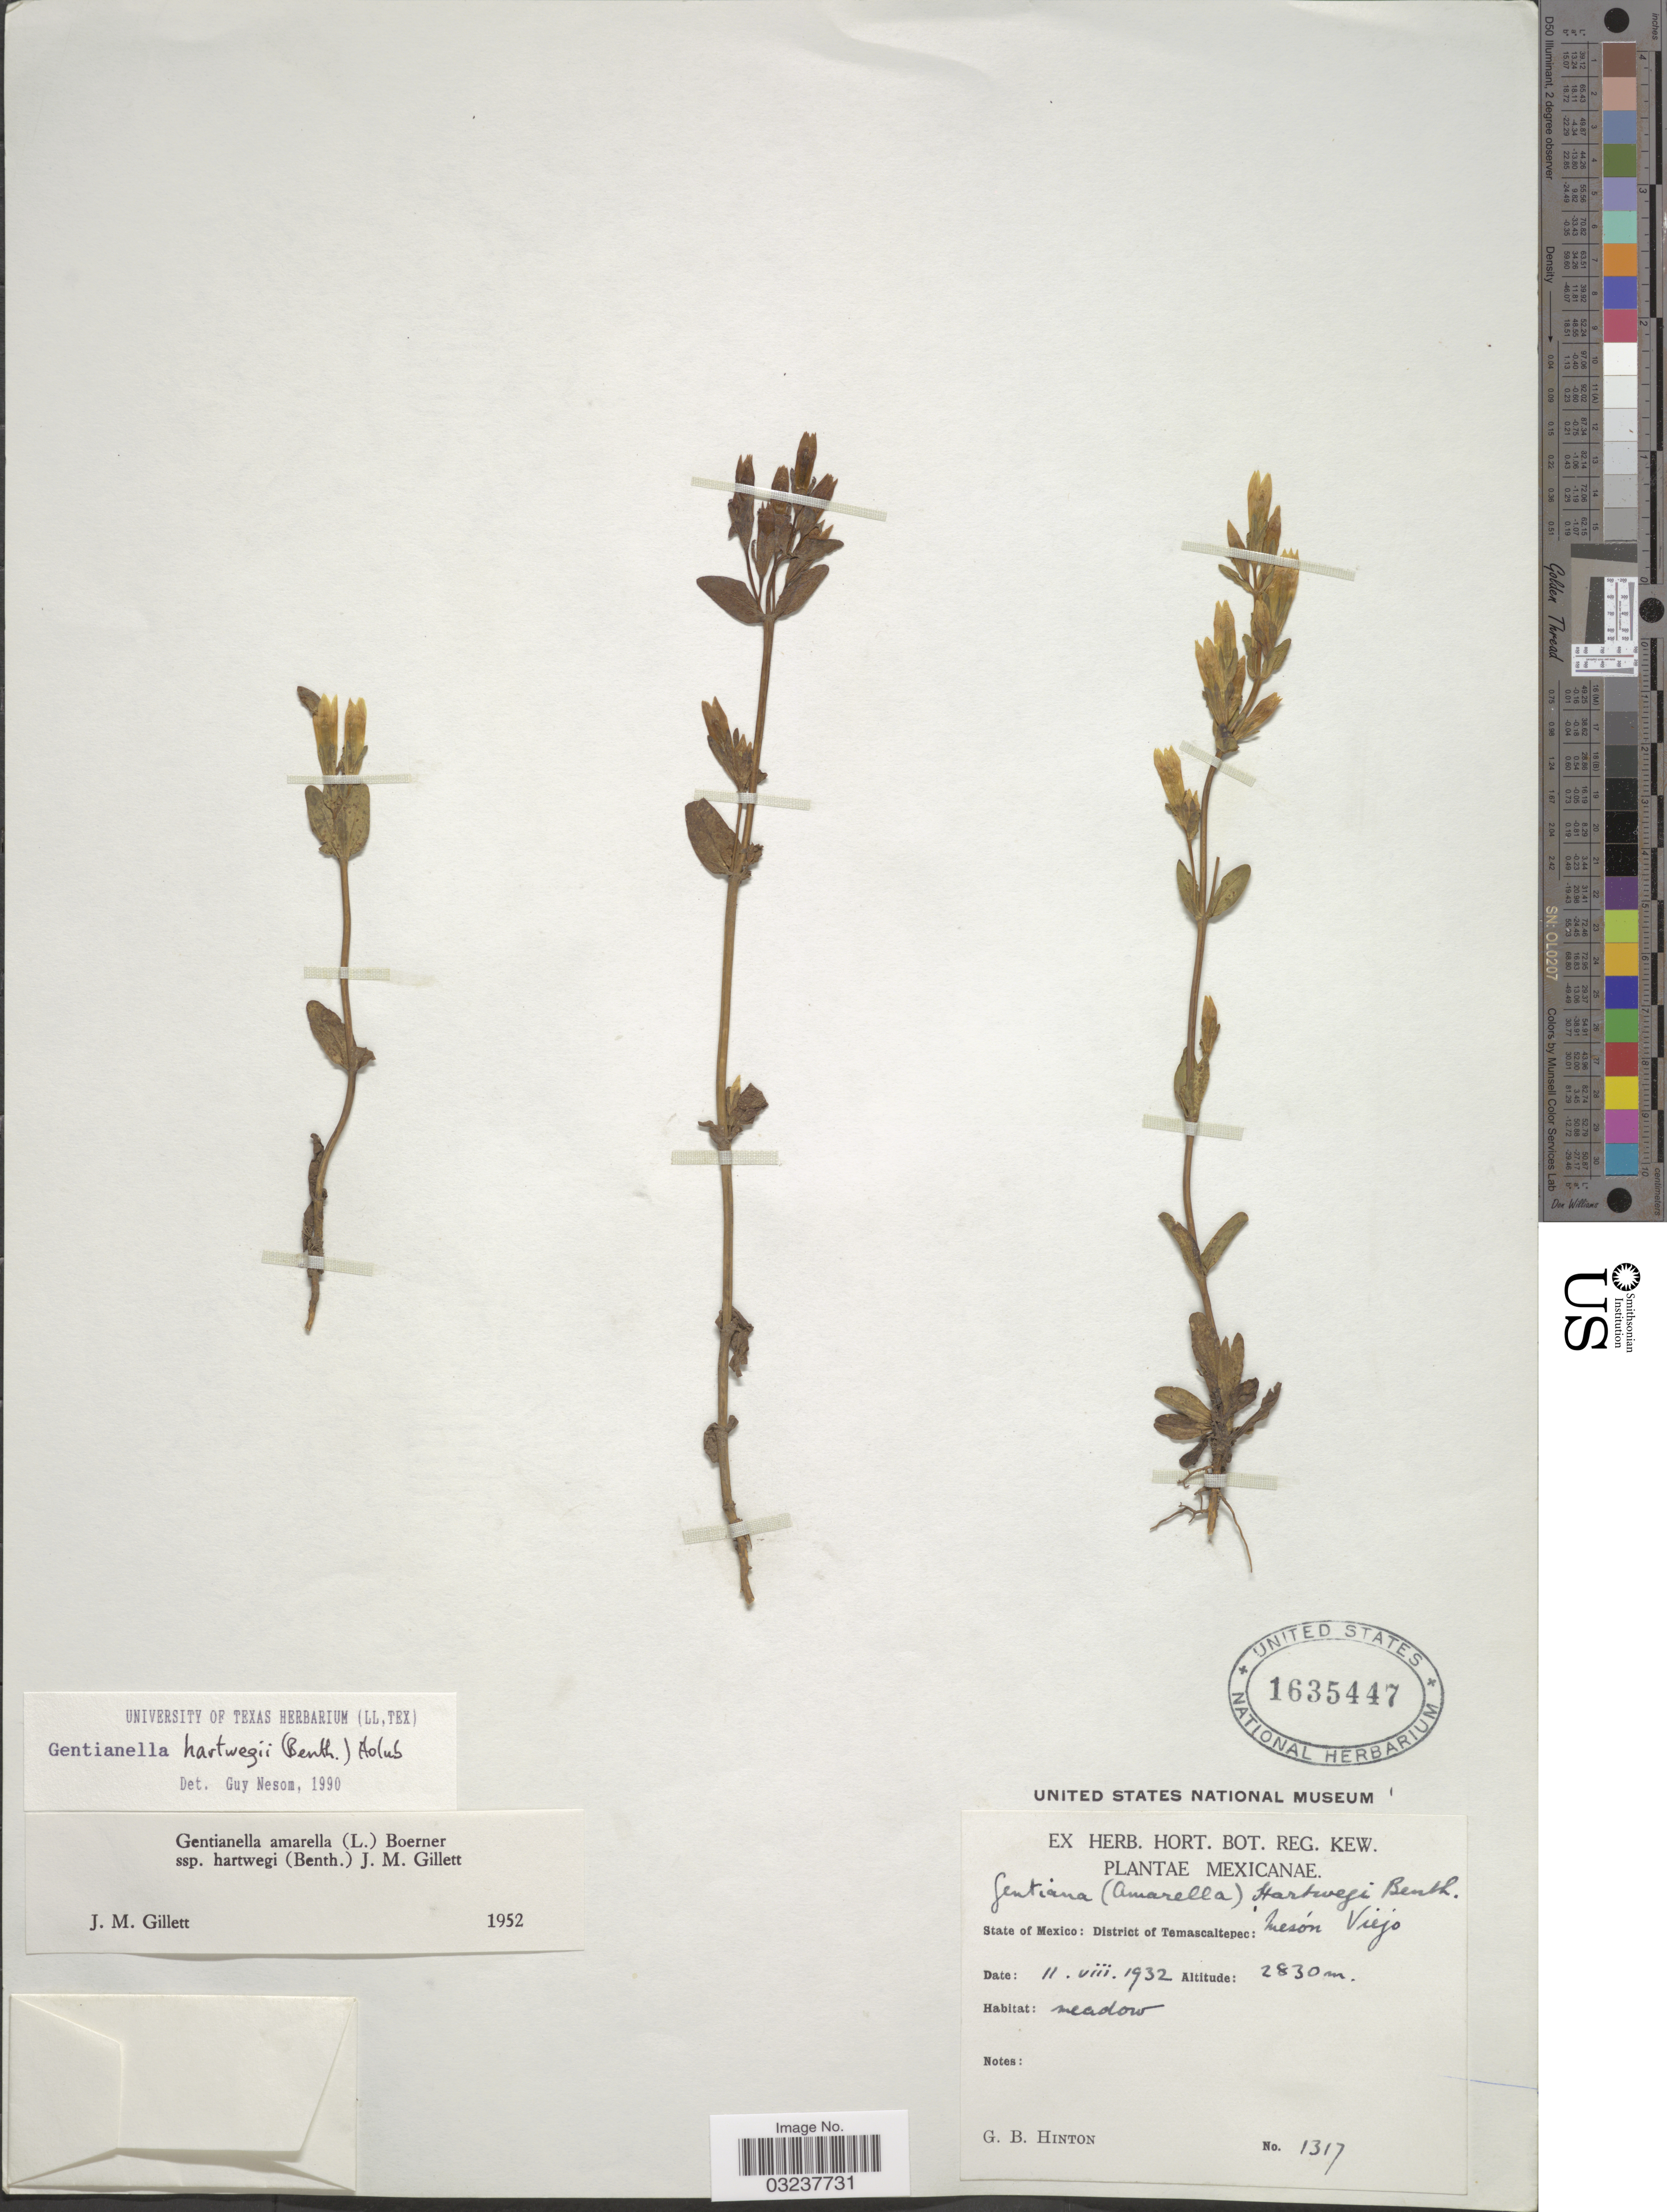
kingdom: Plantae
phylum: Tracheophyta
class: Magnoliopsida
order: Gentianales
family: Gentianaceae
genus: Gentianella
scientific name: Gentianella hartwegii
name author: (Benth.) Holub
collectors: G. B. Hinton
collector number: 1317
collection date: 1932-08-11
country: Mexico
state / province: México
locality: District of Temascaltepec: Mesón Viejo.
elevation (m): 2830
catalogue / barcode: US 1635447